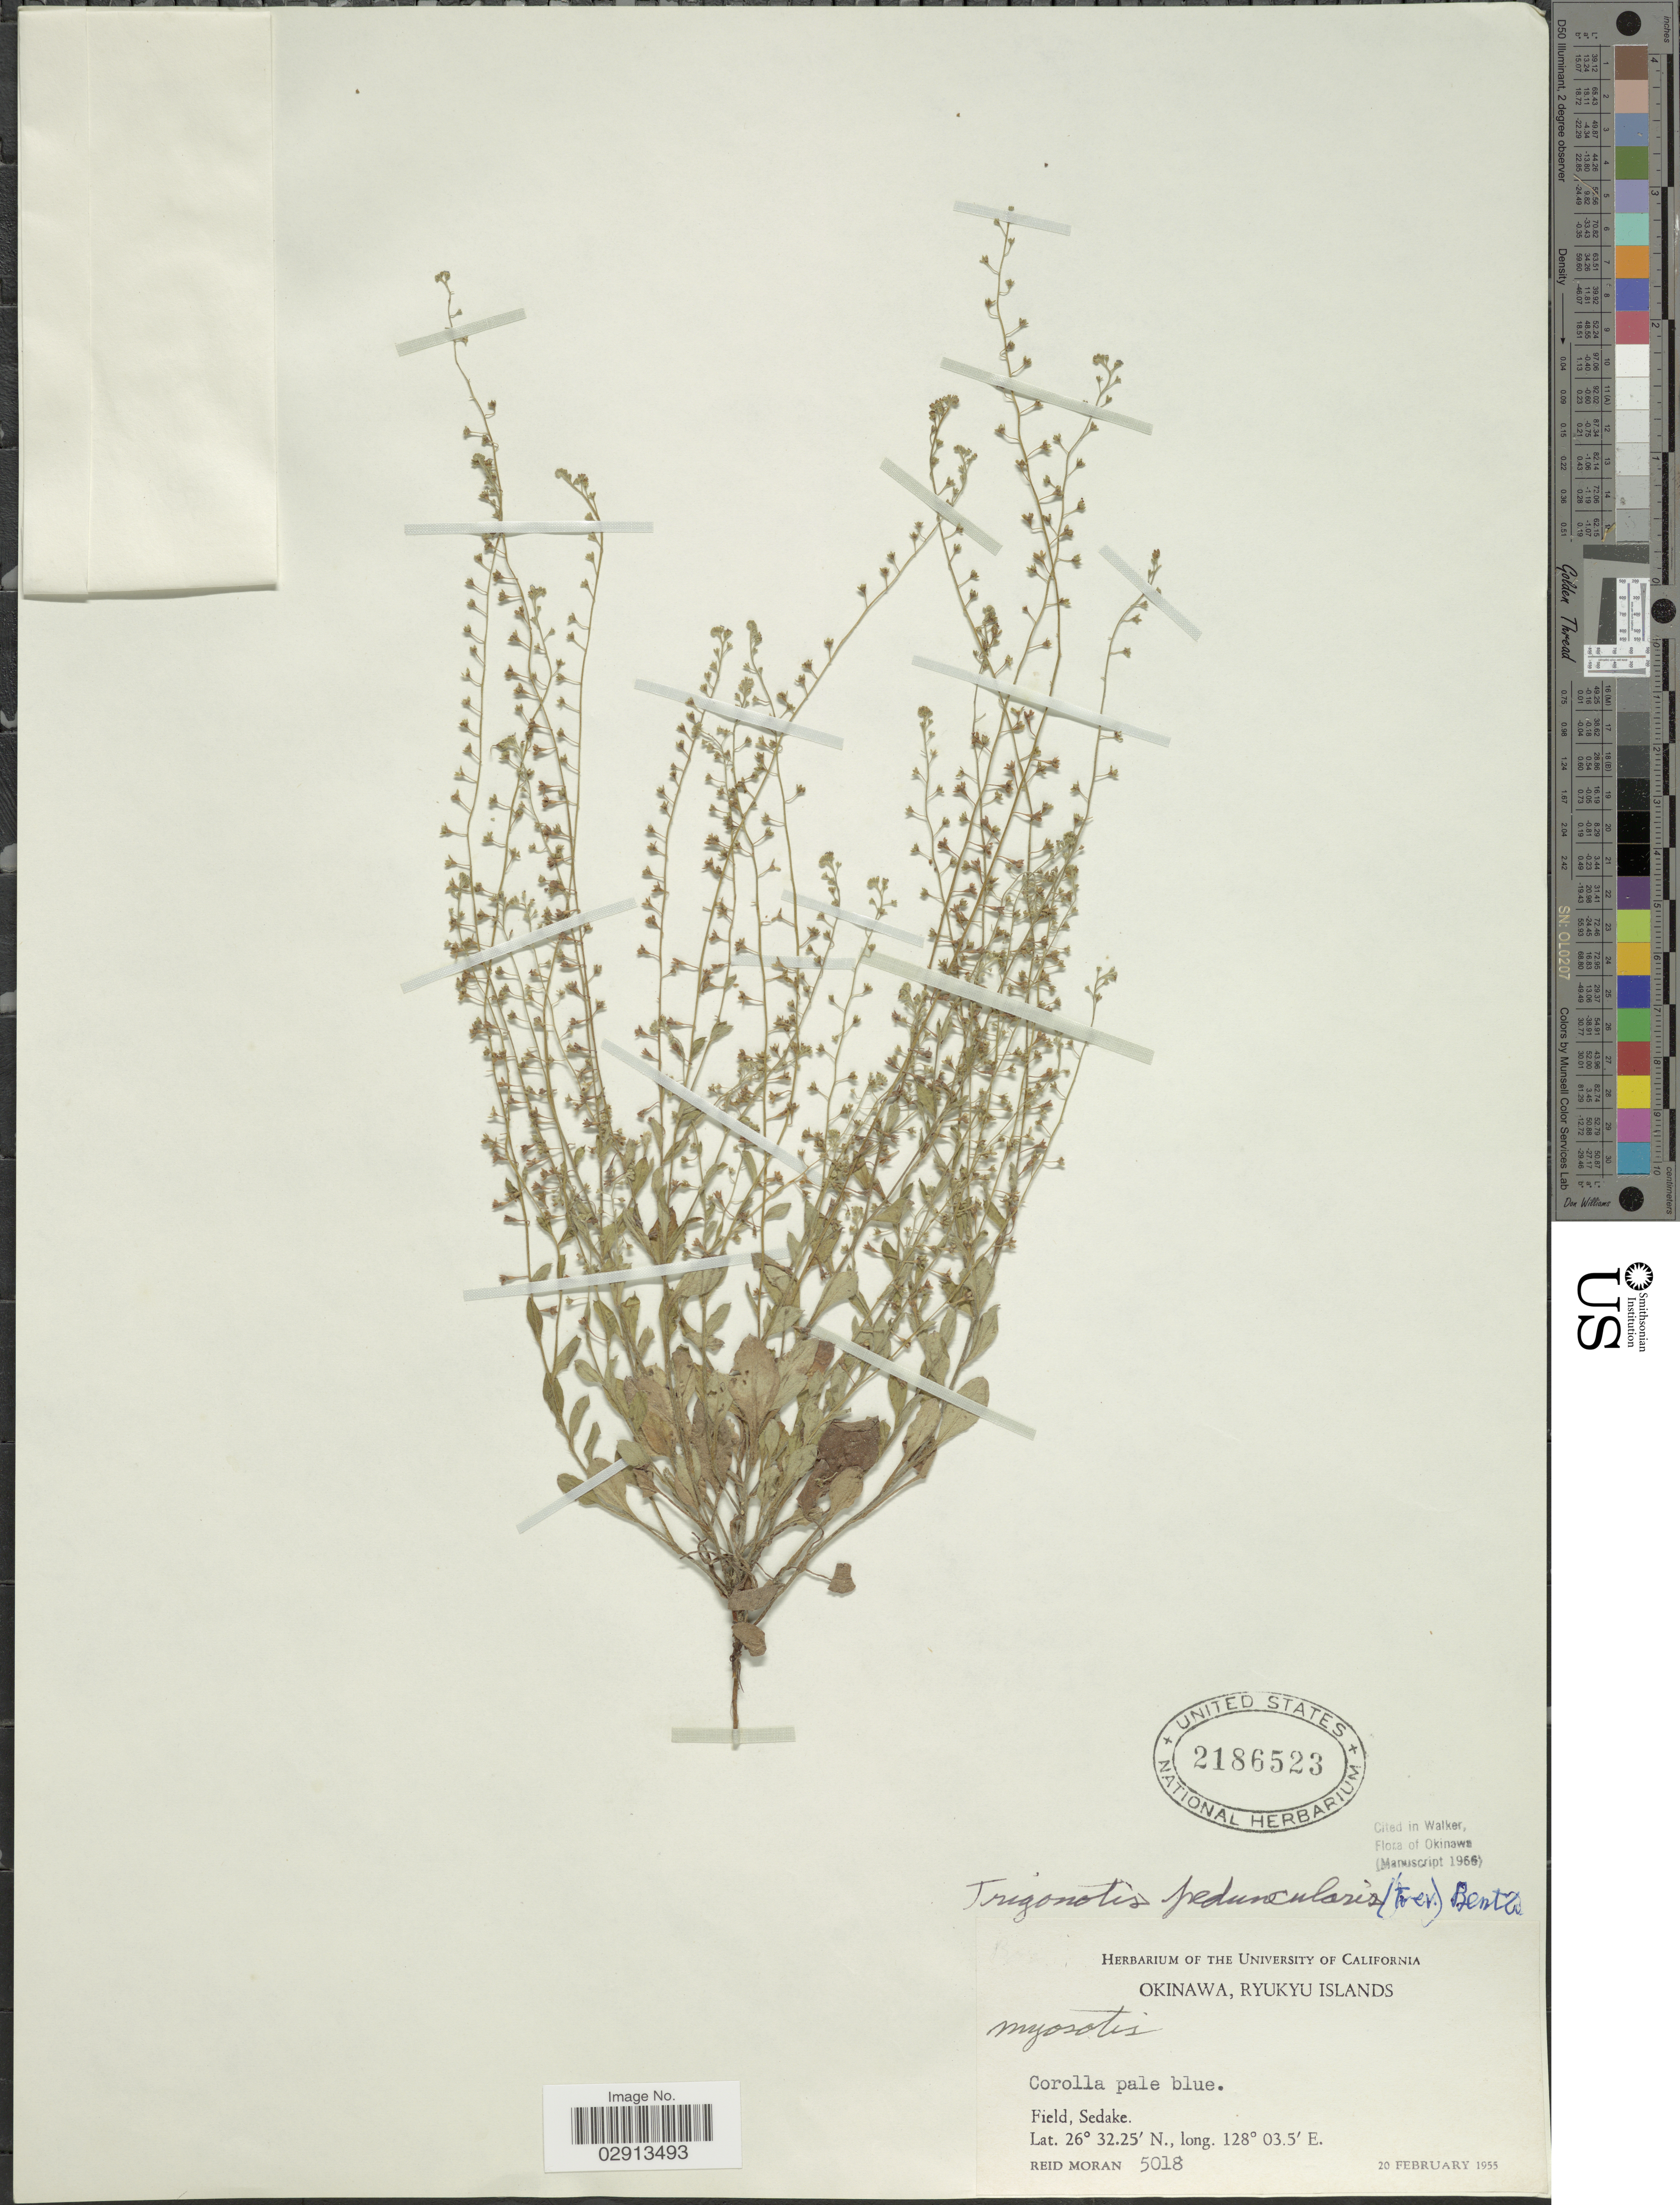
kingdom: Plantae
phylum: Tracheophyta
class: Magnoliopsida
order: Boraginales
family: Boraginaceae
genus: Trigonotis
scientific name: Trigonotis peduncularis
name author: (Trevis.) Benth. ex Baker et al.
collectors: R. Moran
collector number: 5018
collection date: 1955-02-20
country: Japan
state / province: Okinawa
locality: Ryukyu Islands. Field, Sedake.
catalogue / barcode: US 2186523